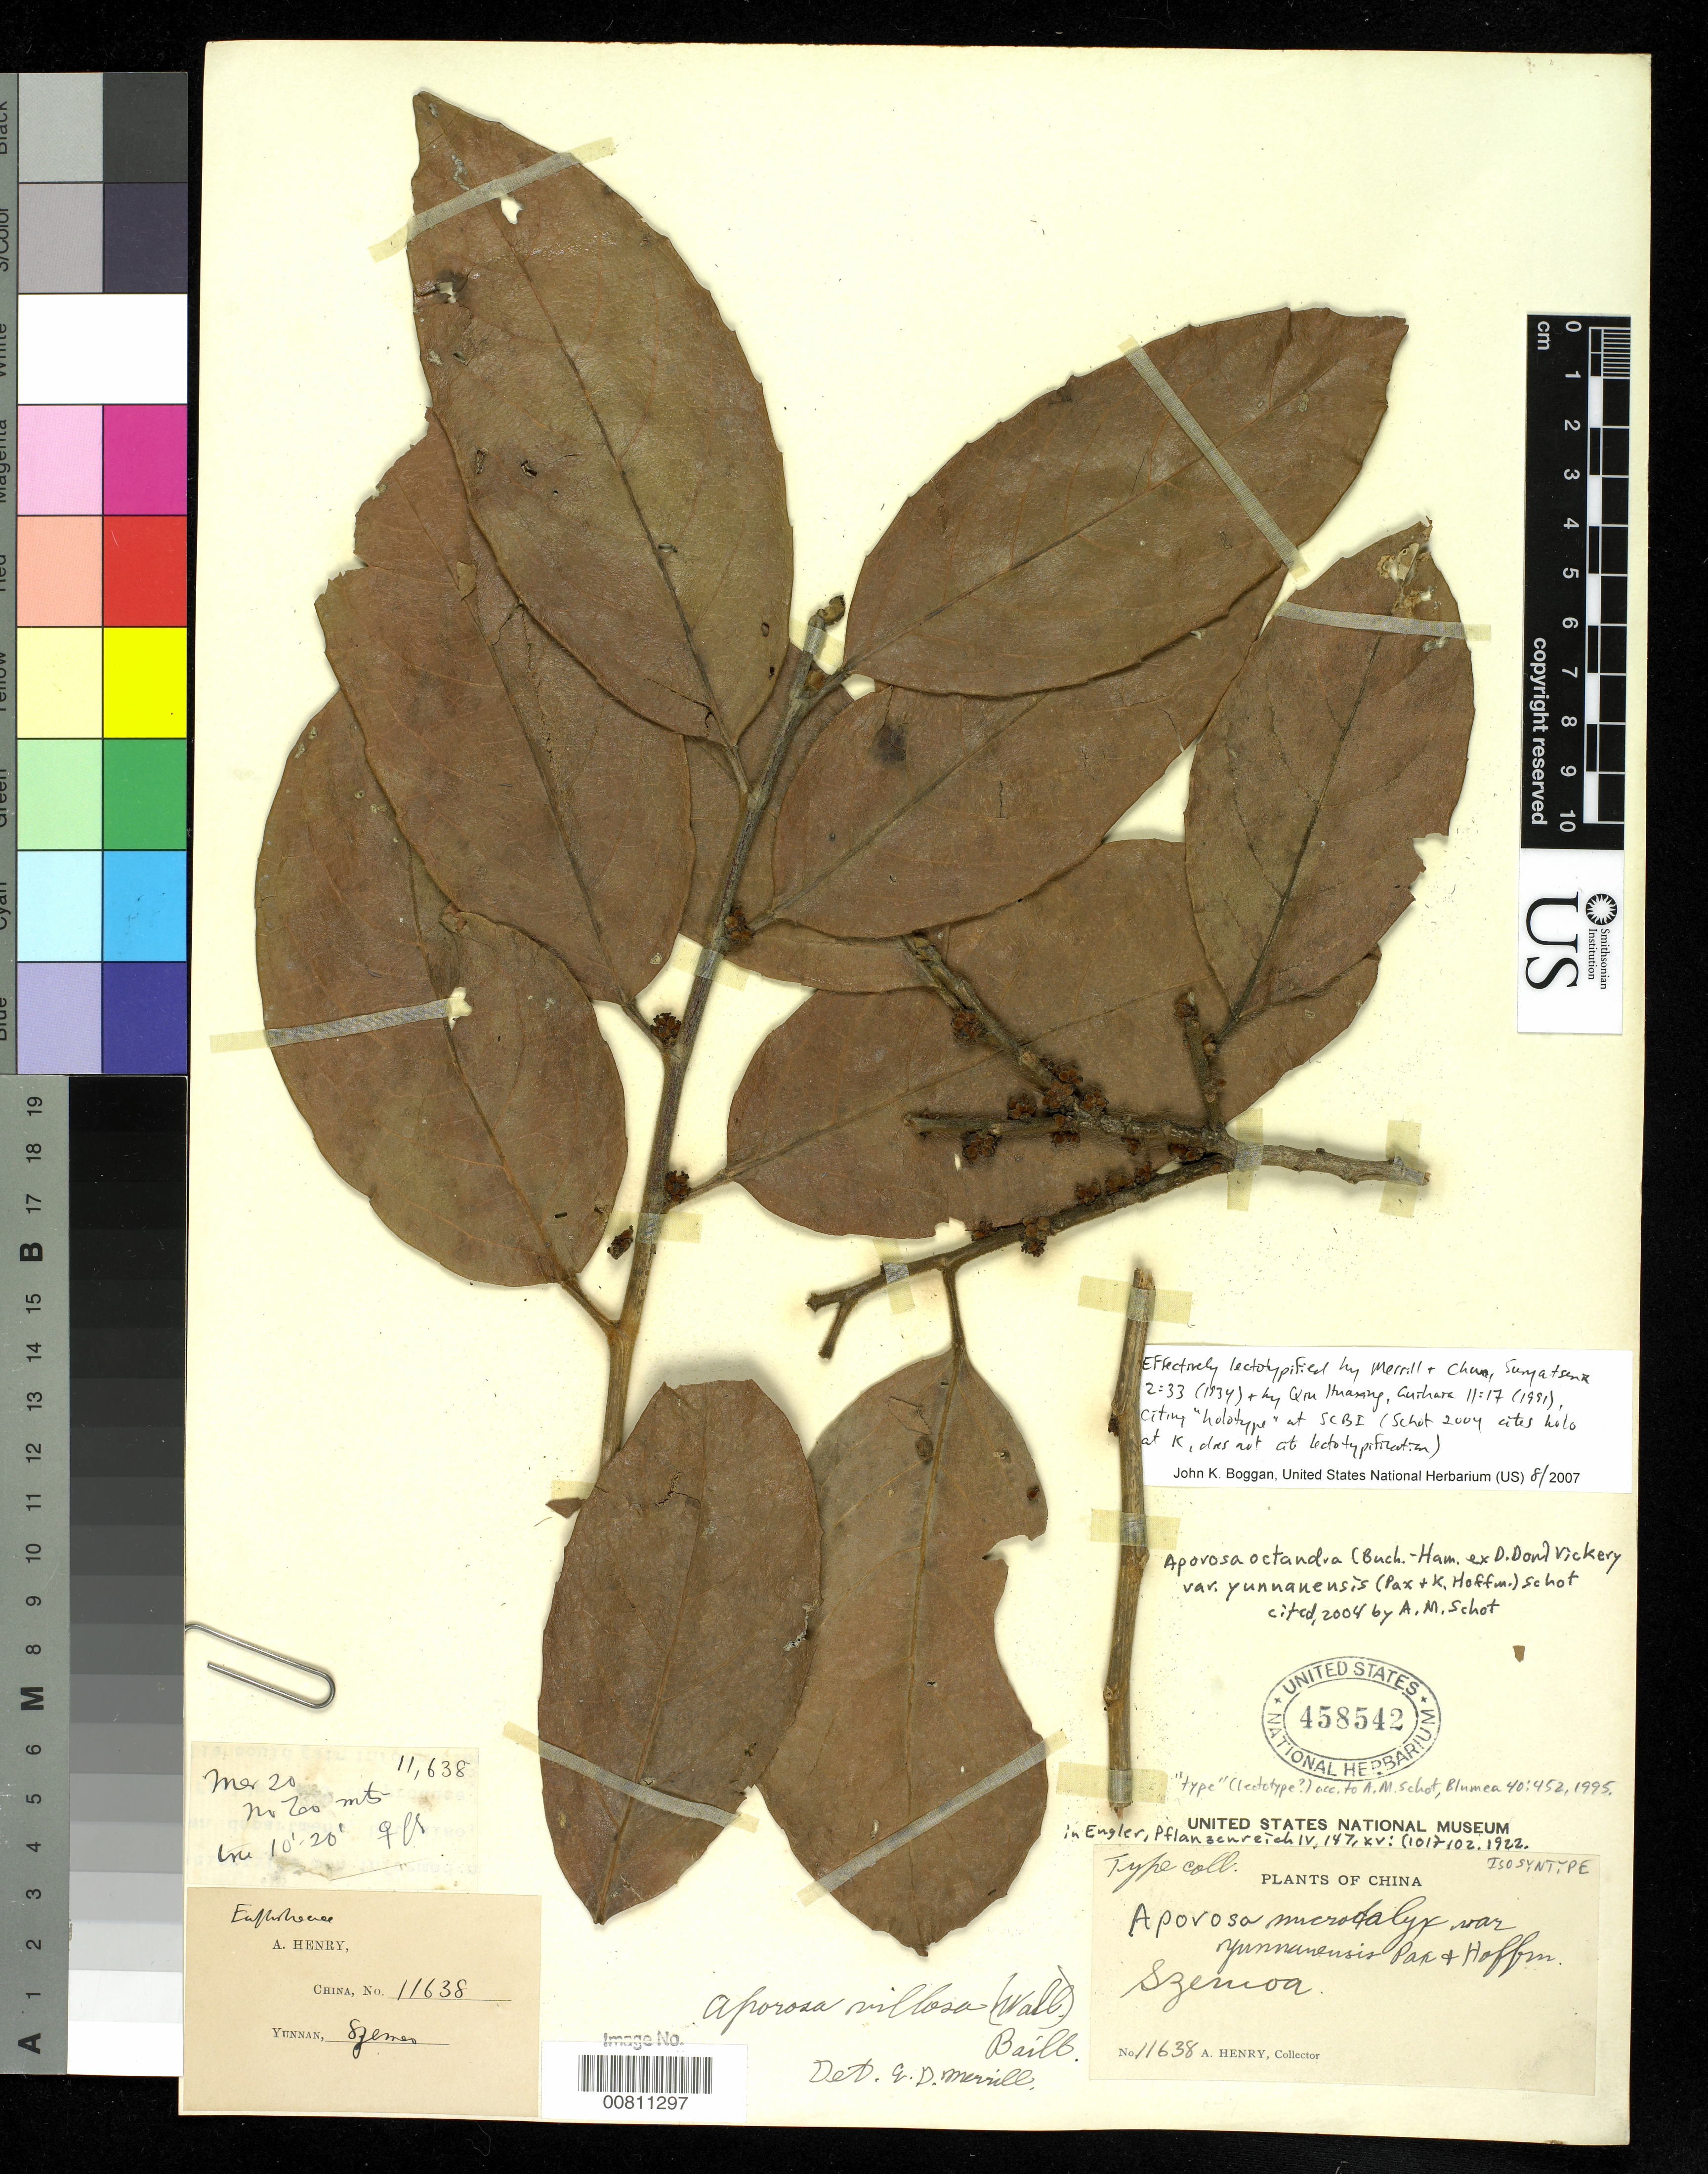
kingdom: Plantae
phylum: Tracheophyta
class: Magnoliopsida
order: Malpighiales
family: Phyllanthaceae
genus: Aporosa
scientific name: Aporosa microcalyx var. yunnanensis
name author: Pax & K. Hoffm. in Engl.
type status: Isolectotype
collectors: A. Henry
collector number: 11638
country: China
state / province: Yunnan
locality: Szemao.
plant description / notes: Effectively lectotypified by Merrill & Chun, Sunyatsenia 2: 33 (1934) and by Qiu Huaxing, Guihaia 11: 17 (1991), citing "holotype" at SCBI. Schot (2004, Blumea suppl.) cites "holotype" at K, without citing lectotypification.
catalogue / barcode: US 458542